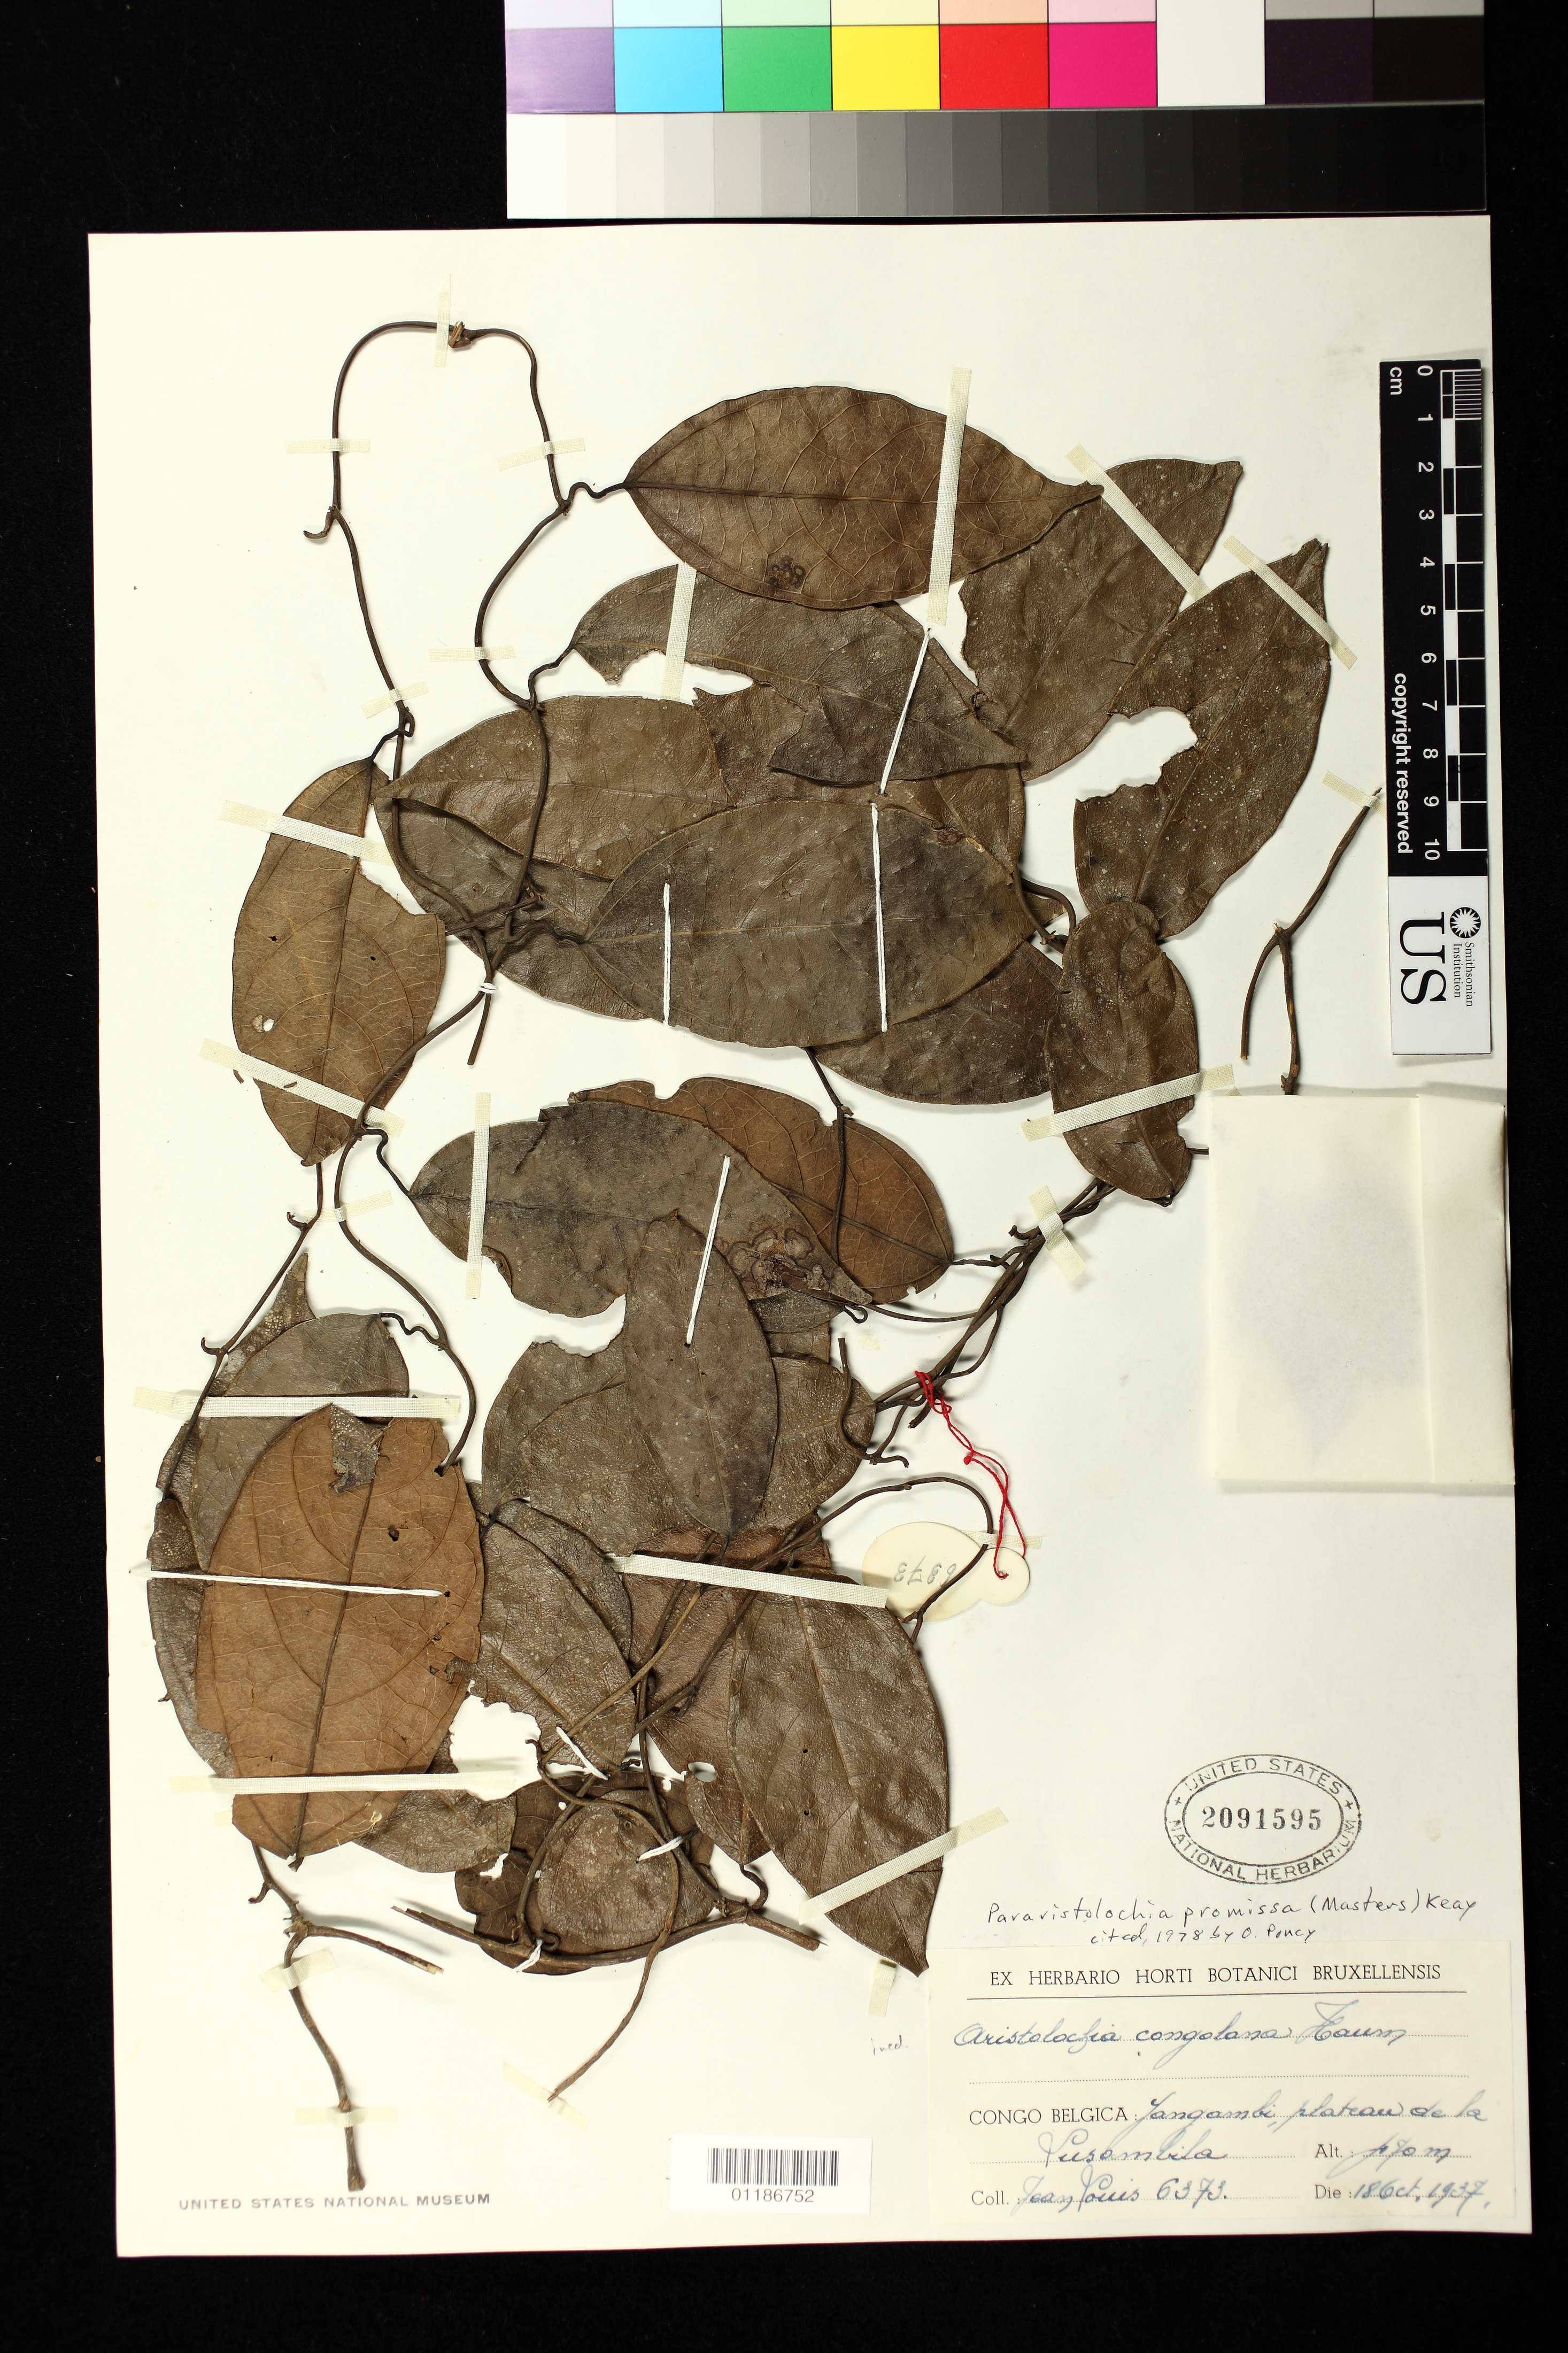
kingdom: Plantae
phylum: Tracheophyta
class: Magnoliopsida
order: Piperales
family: Aristolochiaceae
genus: Pararistolochia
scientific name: Pararistolochia promissa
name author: (Mast.) Keay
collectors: J. Louis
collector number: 6373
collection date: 1937-10-18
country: Congo, Democratic Republic of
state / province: Tshopo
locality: Yangambi, plateau de la Lusambila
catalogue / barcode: US 2091595